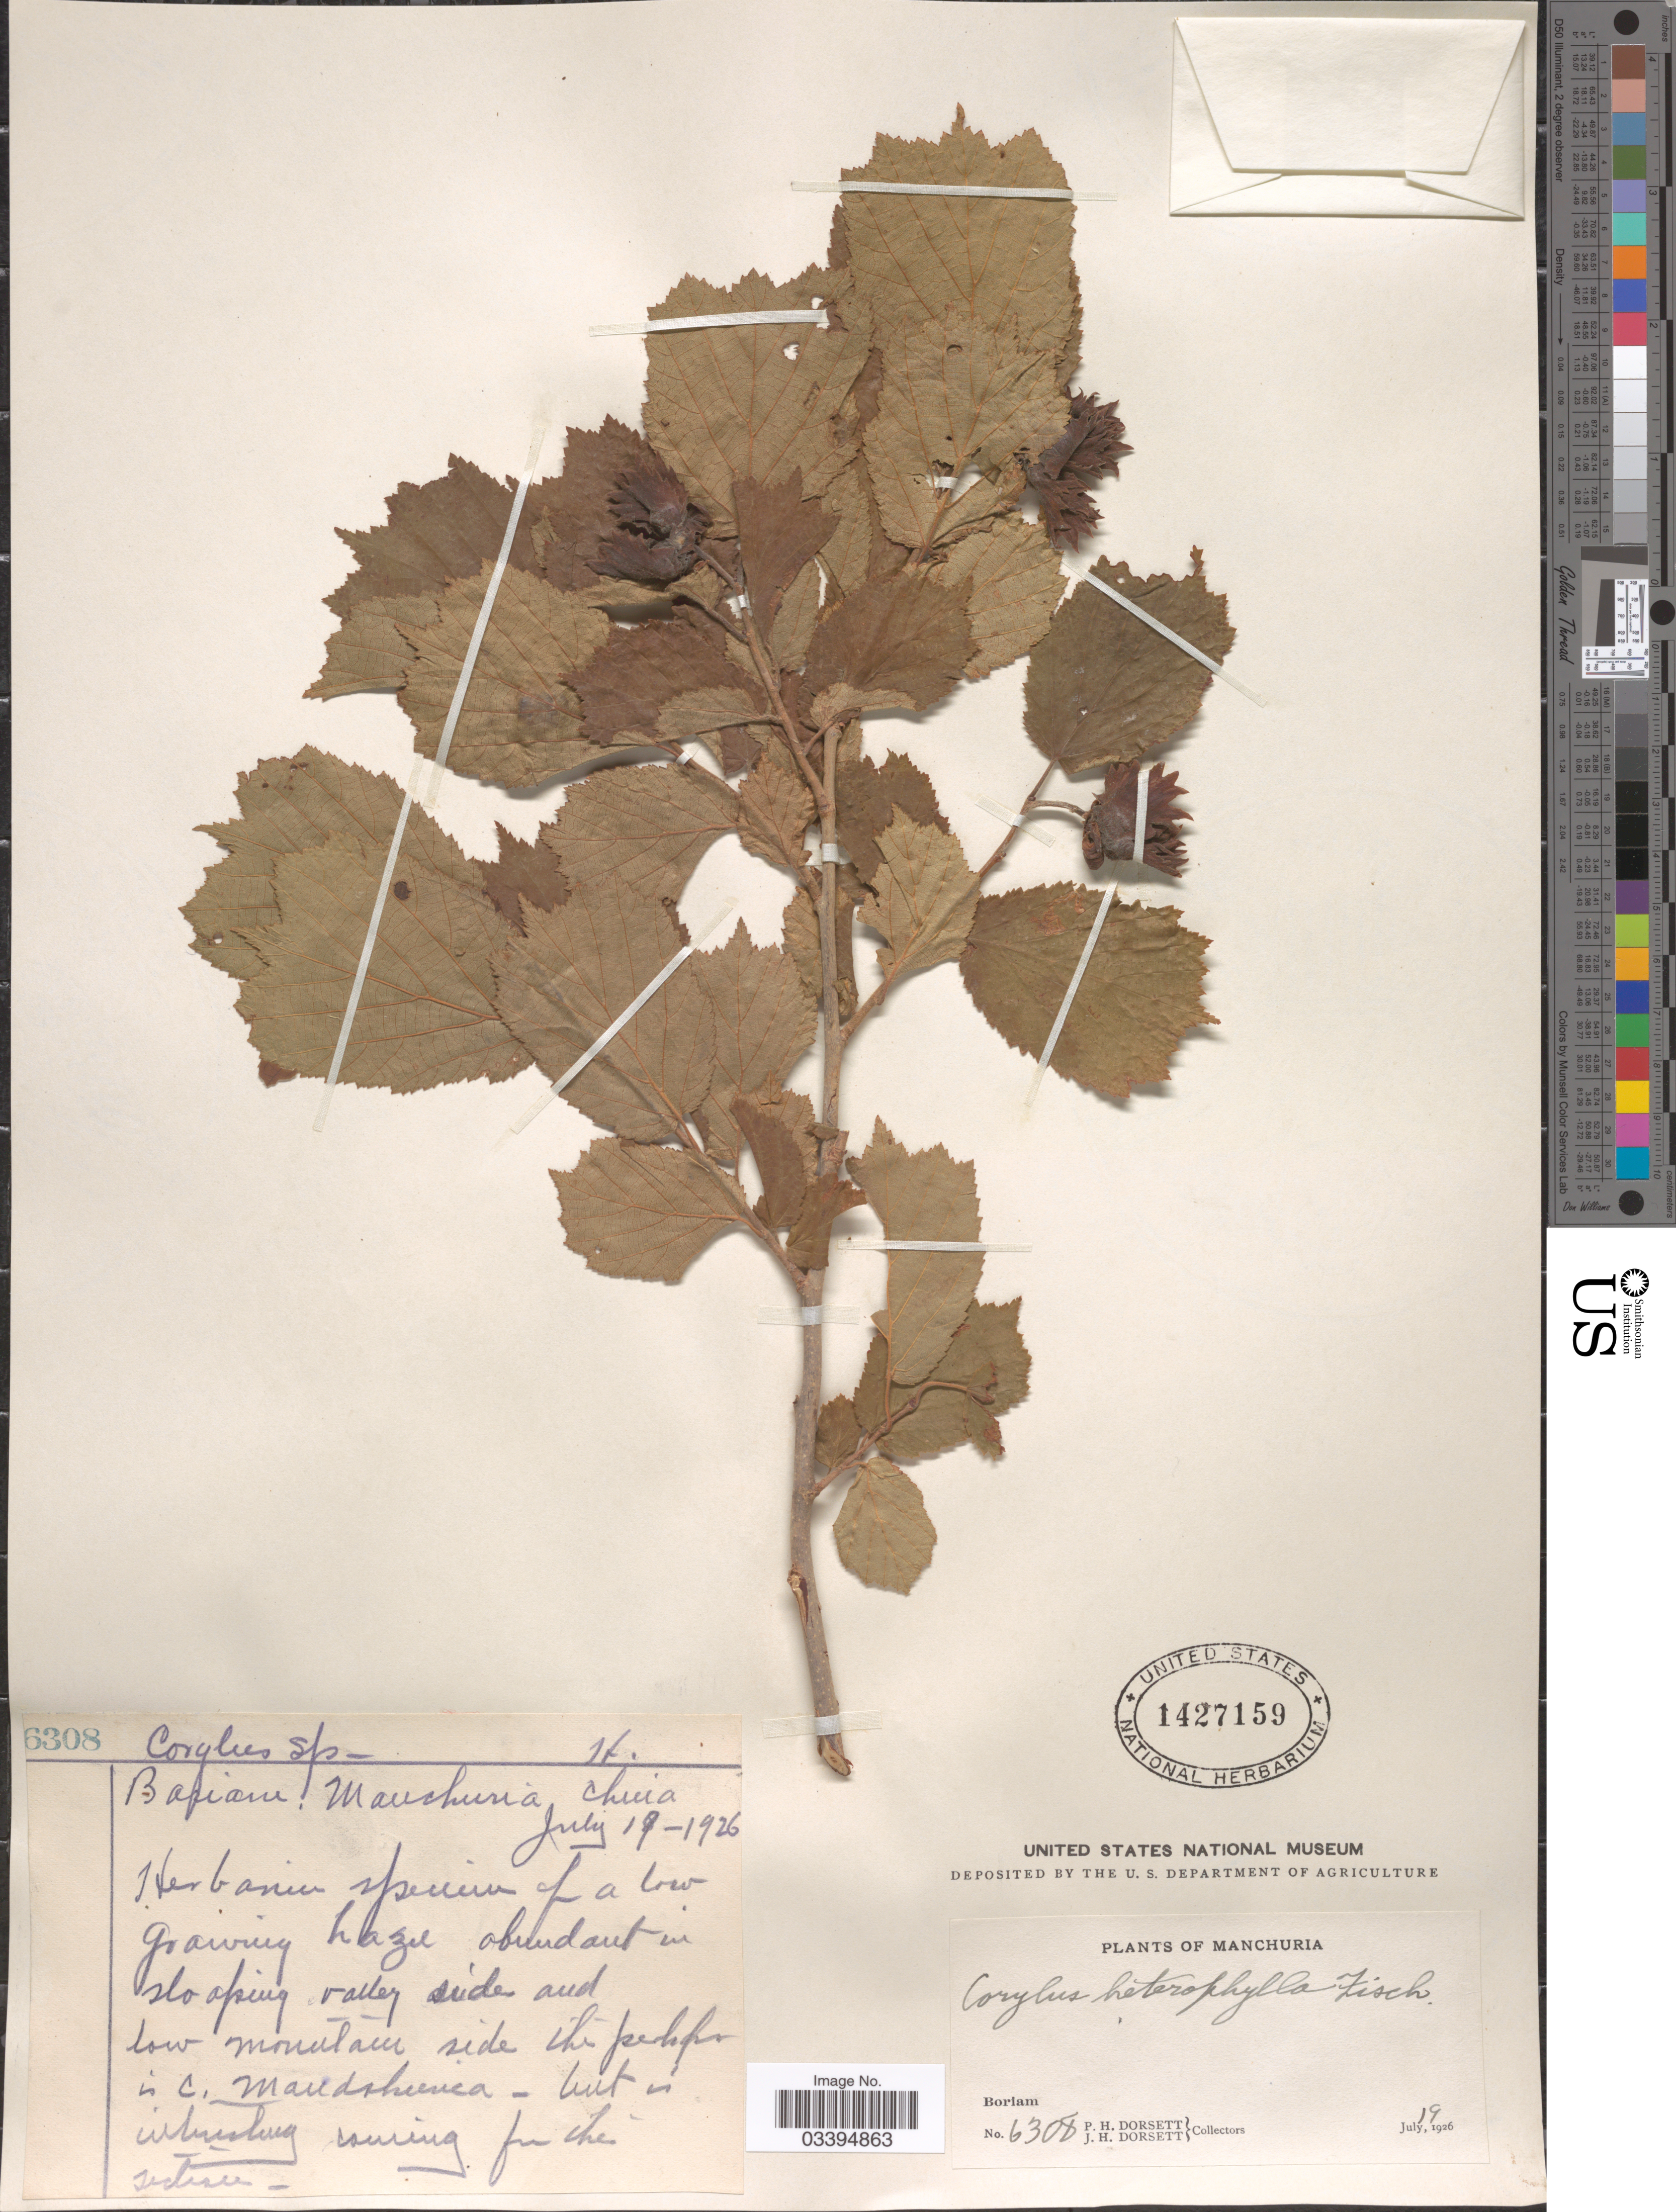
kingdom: Plantae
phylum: Tracheophyta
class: Magnoliopsida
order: Fagales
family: Betulaceae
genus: Corylus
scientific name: Corylus heterophylla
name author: Fisch. ex Trautv.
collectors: P. H. Dorsett & J. Dorsett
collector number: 6308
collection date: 1926-07-19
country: China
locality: Manchuria, Boriam.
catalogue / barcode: US 1427159